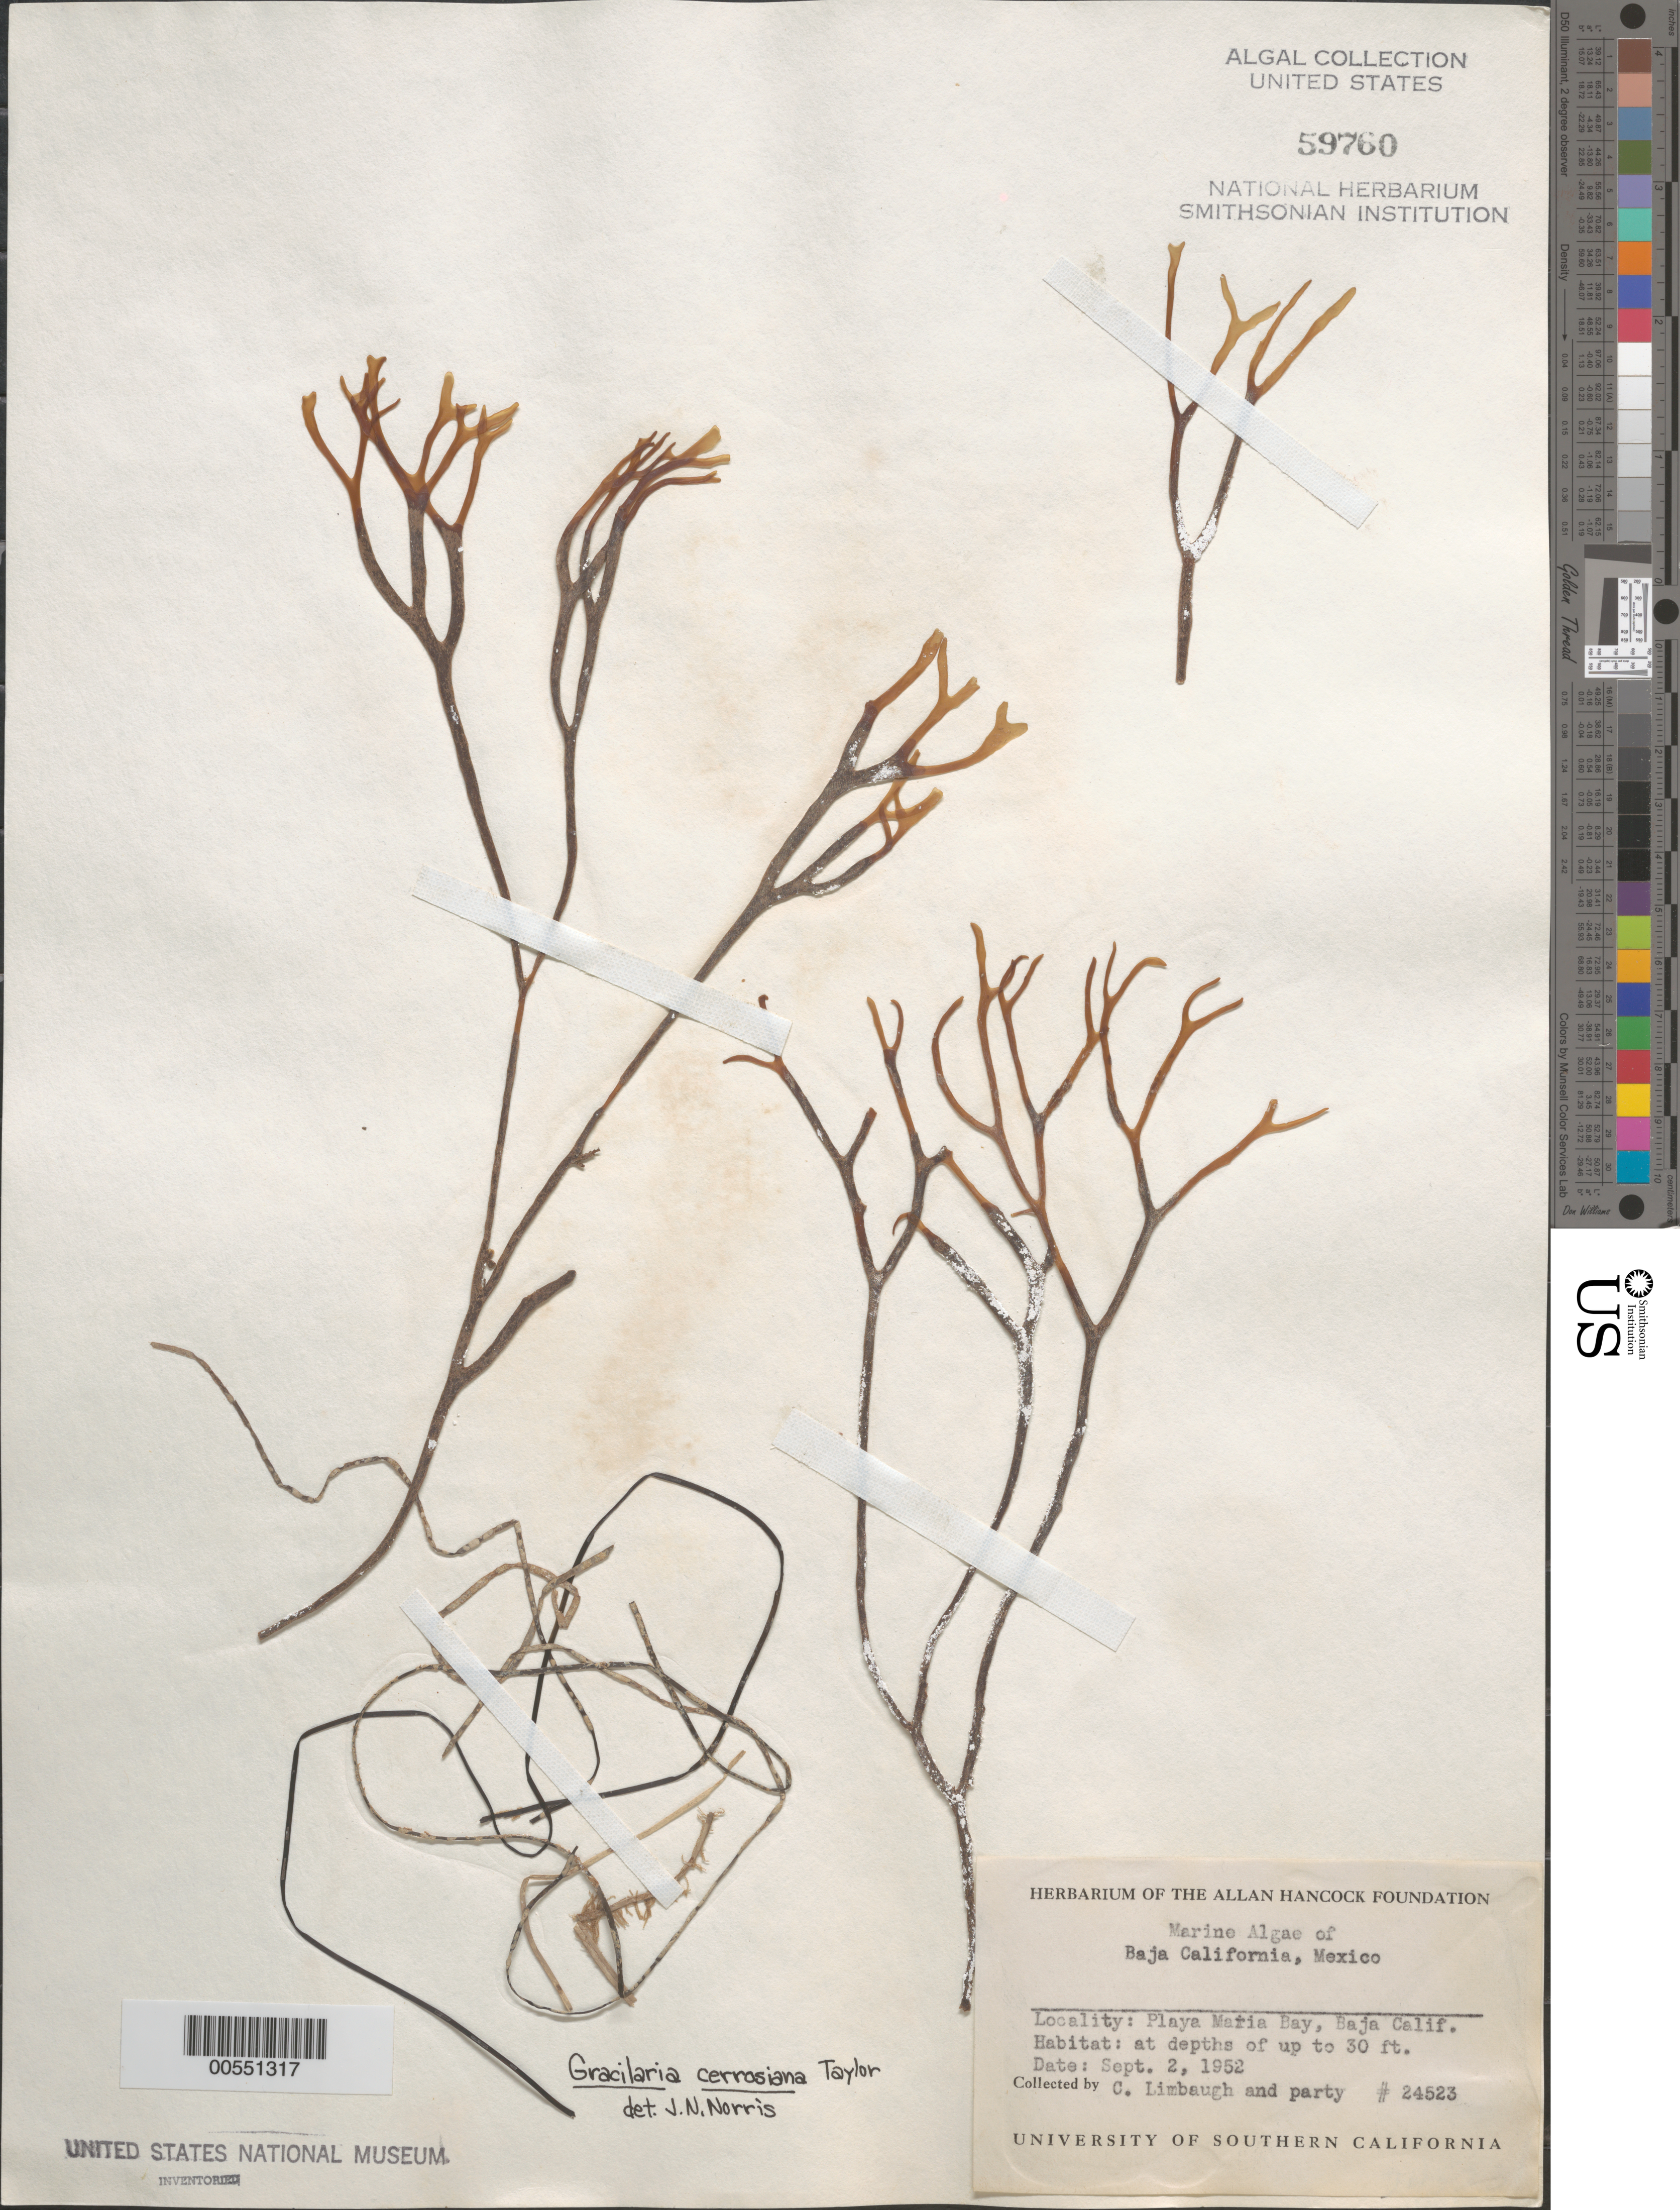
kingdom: Plantae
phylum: Rhodophyta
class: Florideophyceae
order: Gracilariales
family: Gracilariaceae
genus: Gracilaria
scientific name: Gracilaria cerrosiana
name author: W.R. Taylor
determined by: Norris, James N.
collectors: C. Limbaugh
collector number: EYD 24523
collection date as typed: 02 Sep 1952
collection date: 1952-09-02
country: Mexico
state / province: Baja California Norte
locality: Playa Maria Bay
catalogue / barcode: US 59760